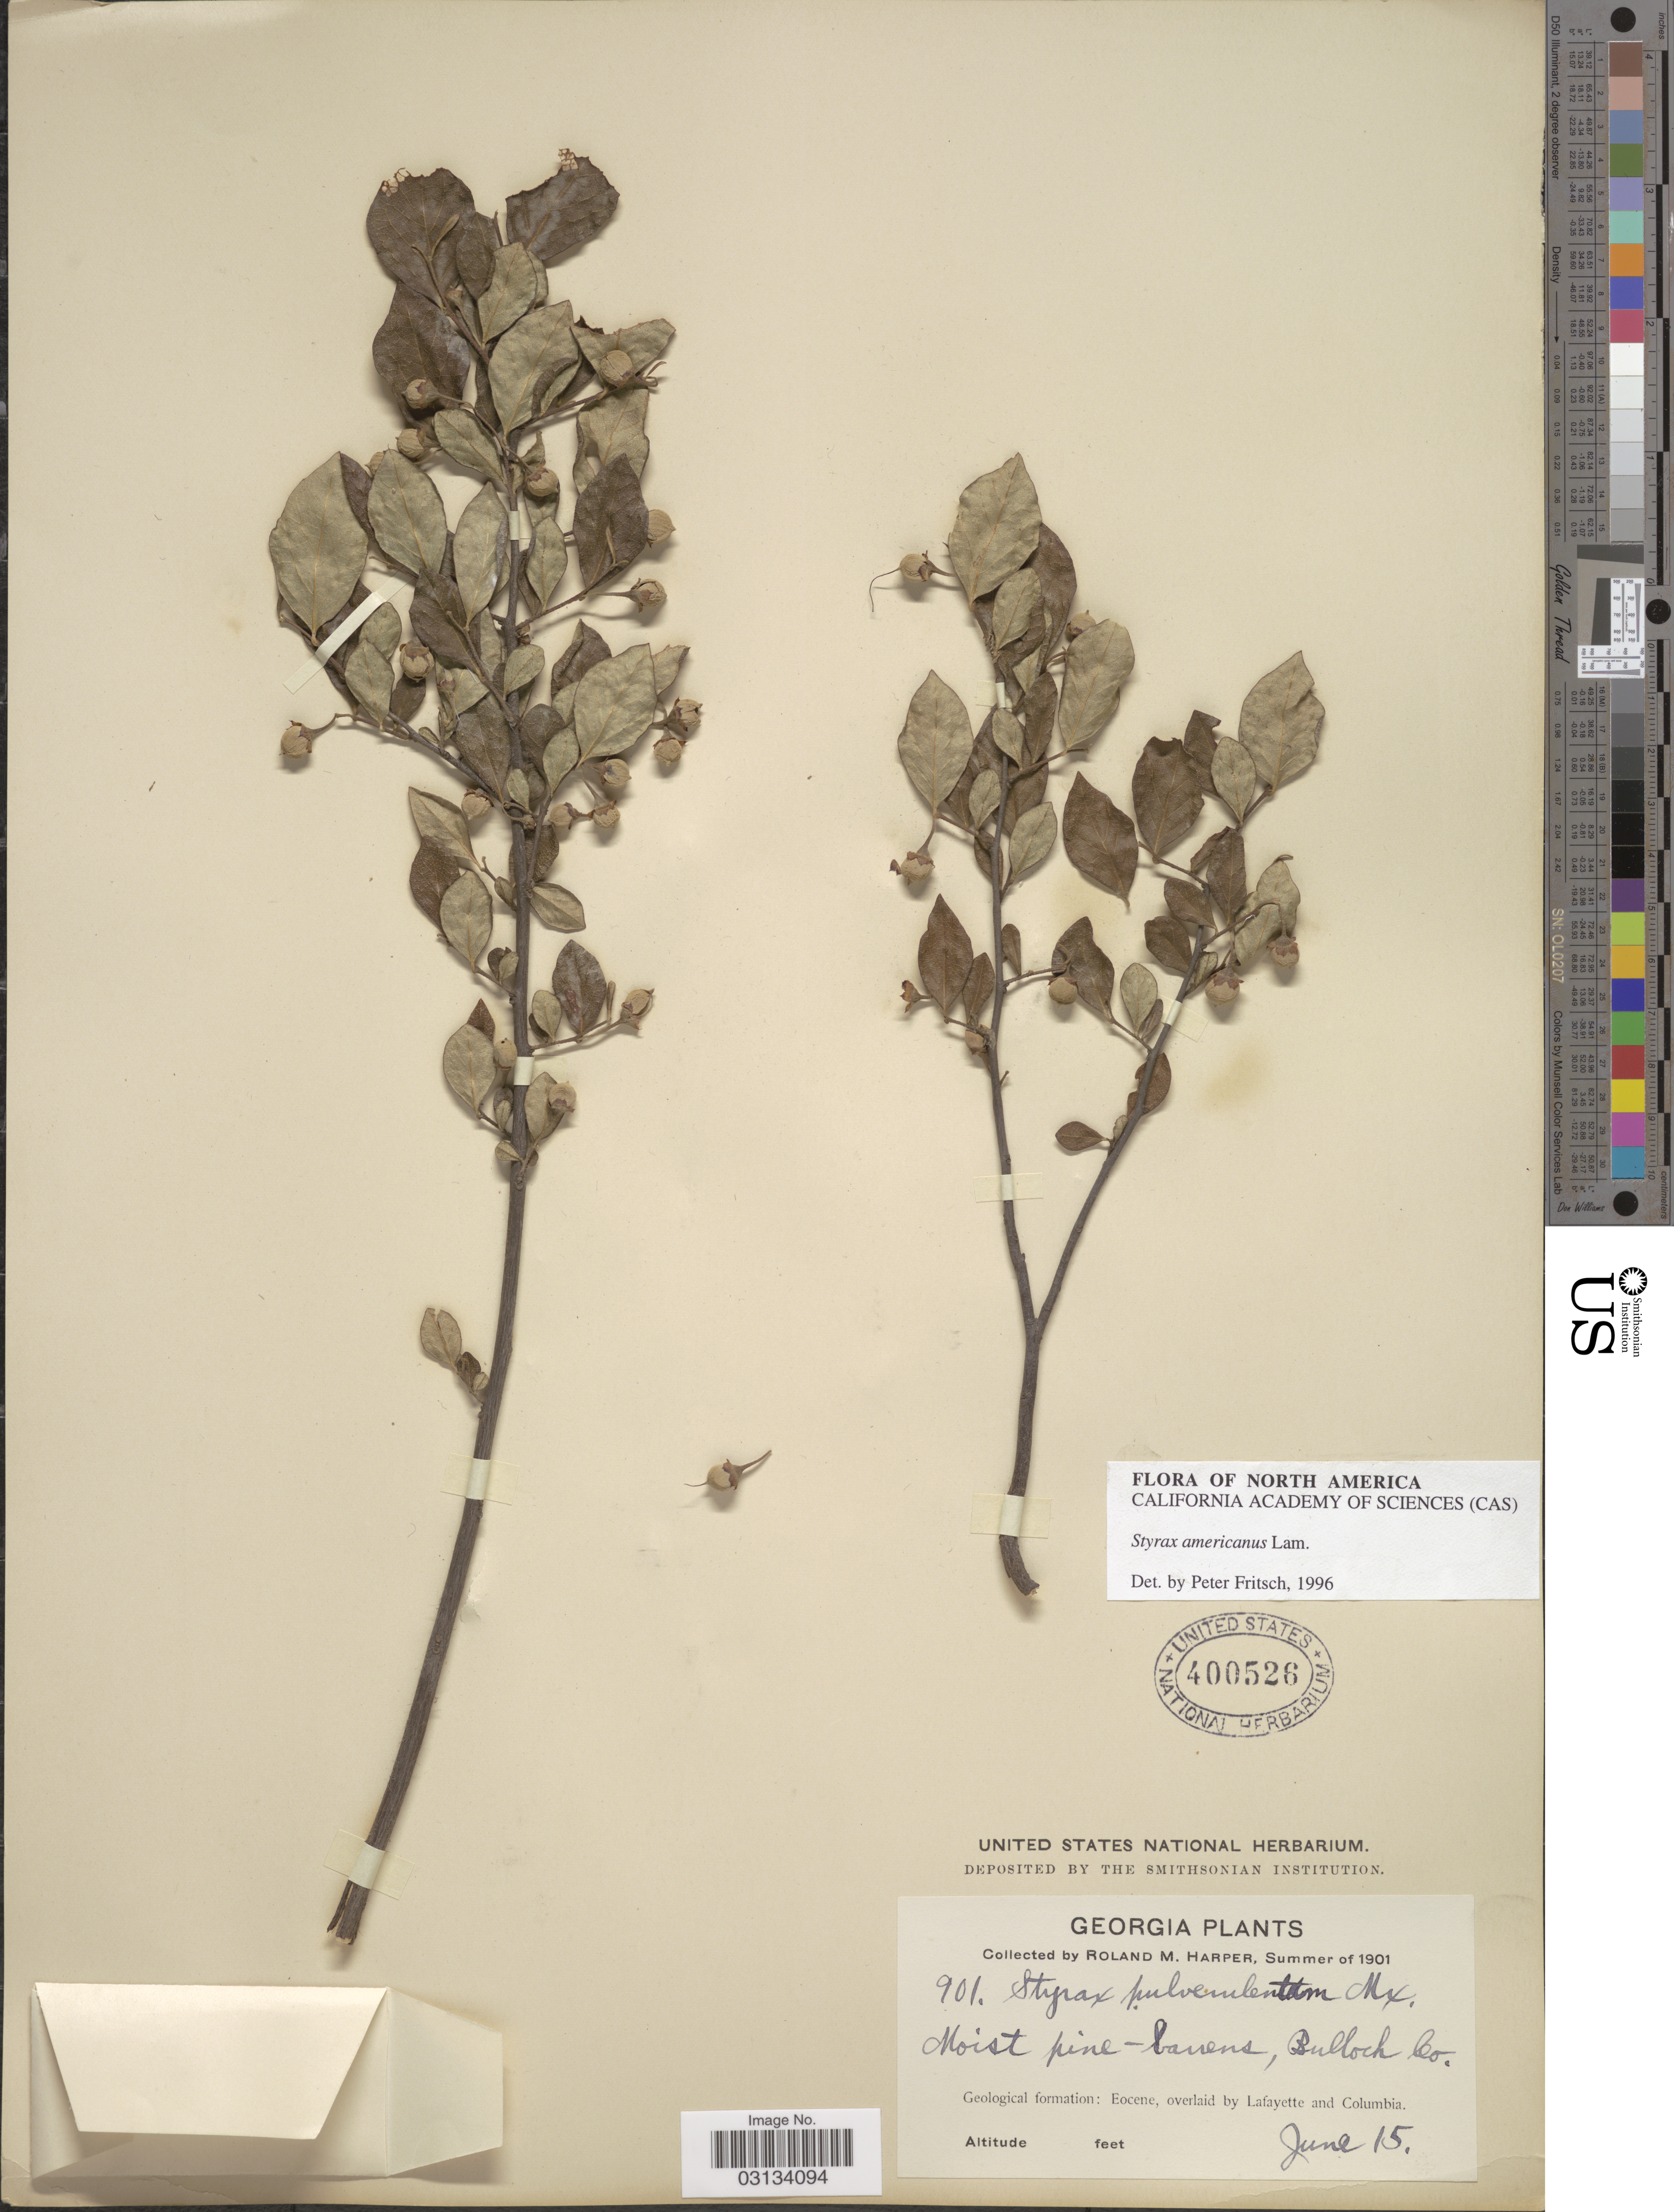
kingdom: Plantae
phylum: Tracheophyta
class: Magnoliopsida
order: Ericales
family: Styracaceae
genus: Styrax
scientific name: Styrax americanus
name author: Lam.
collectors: R. M. Harper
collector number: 901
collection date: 1901-06-15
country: United States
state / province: Georgia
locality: Bulloch Co.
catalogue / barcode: US 400526